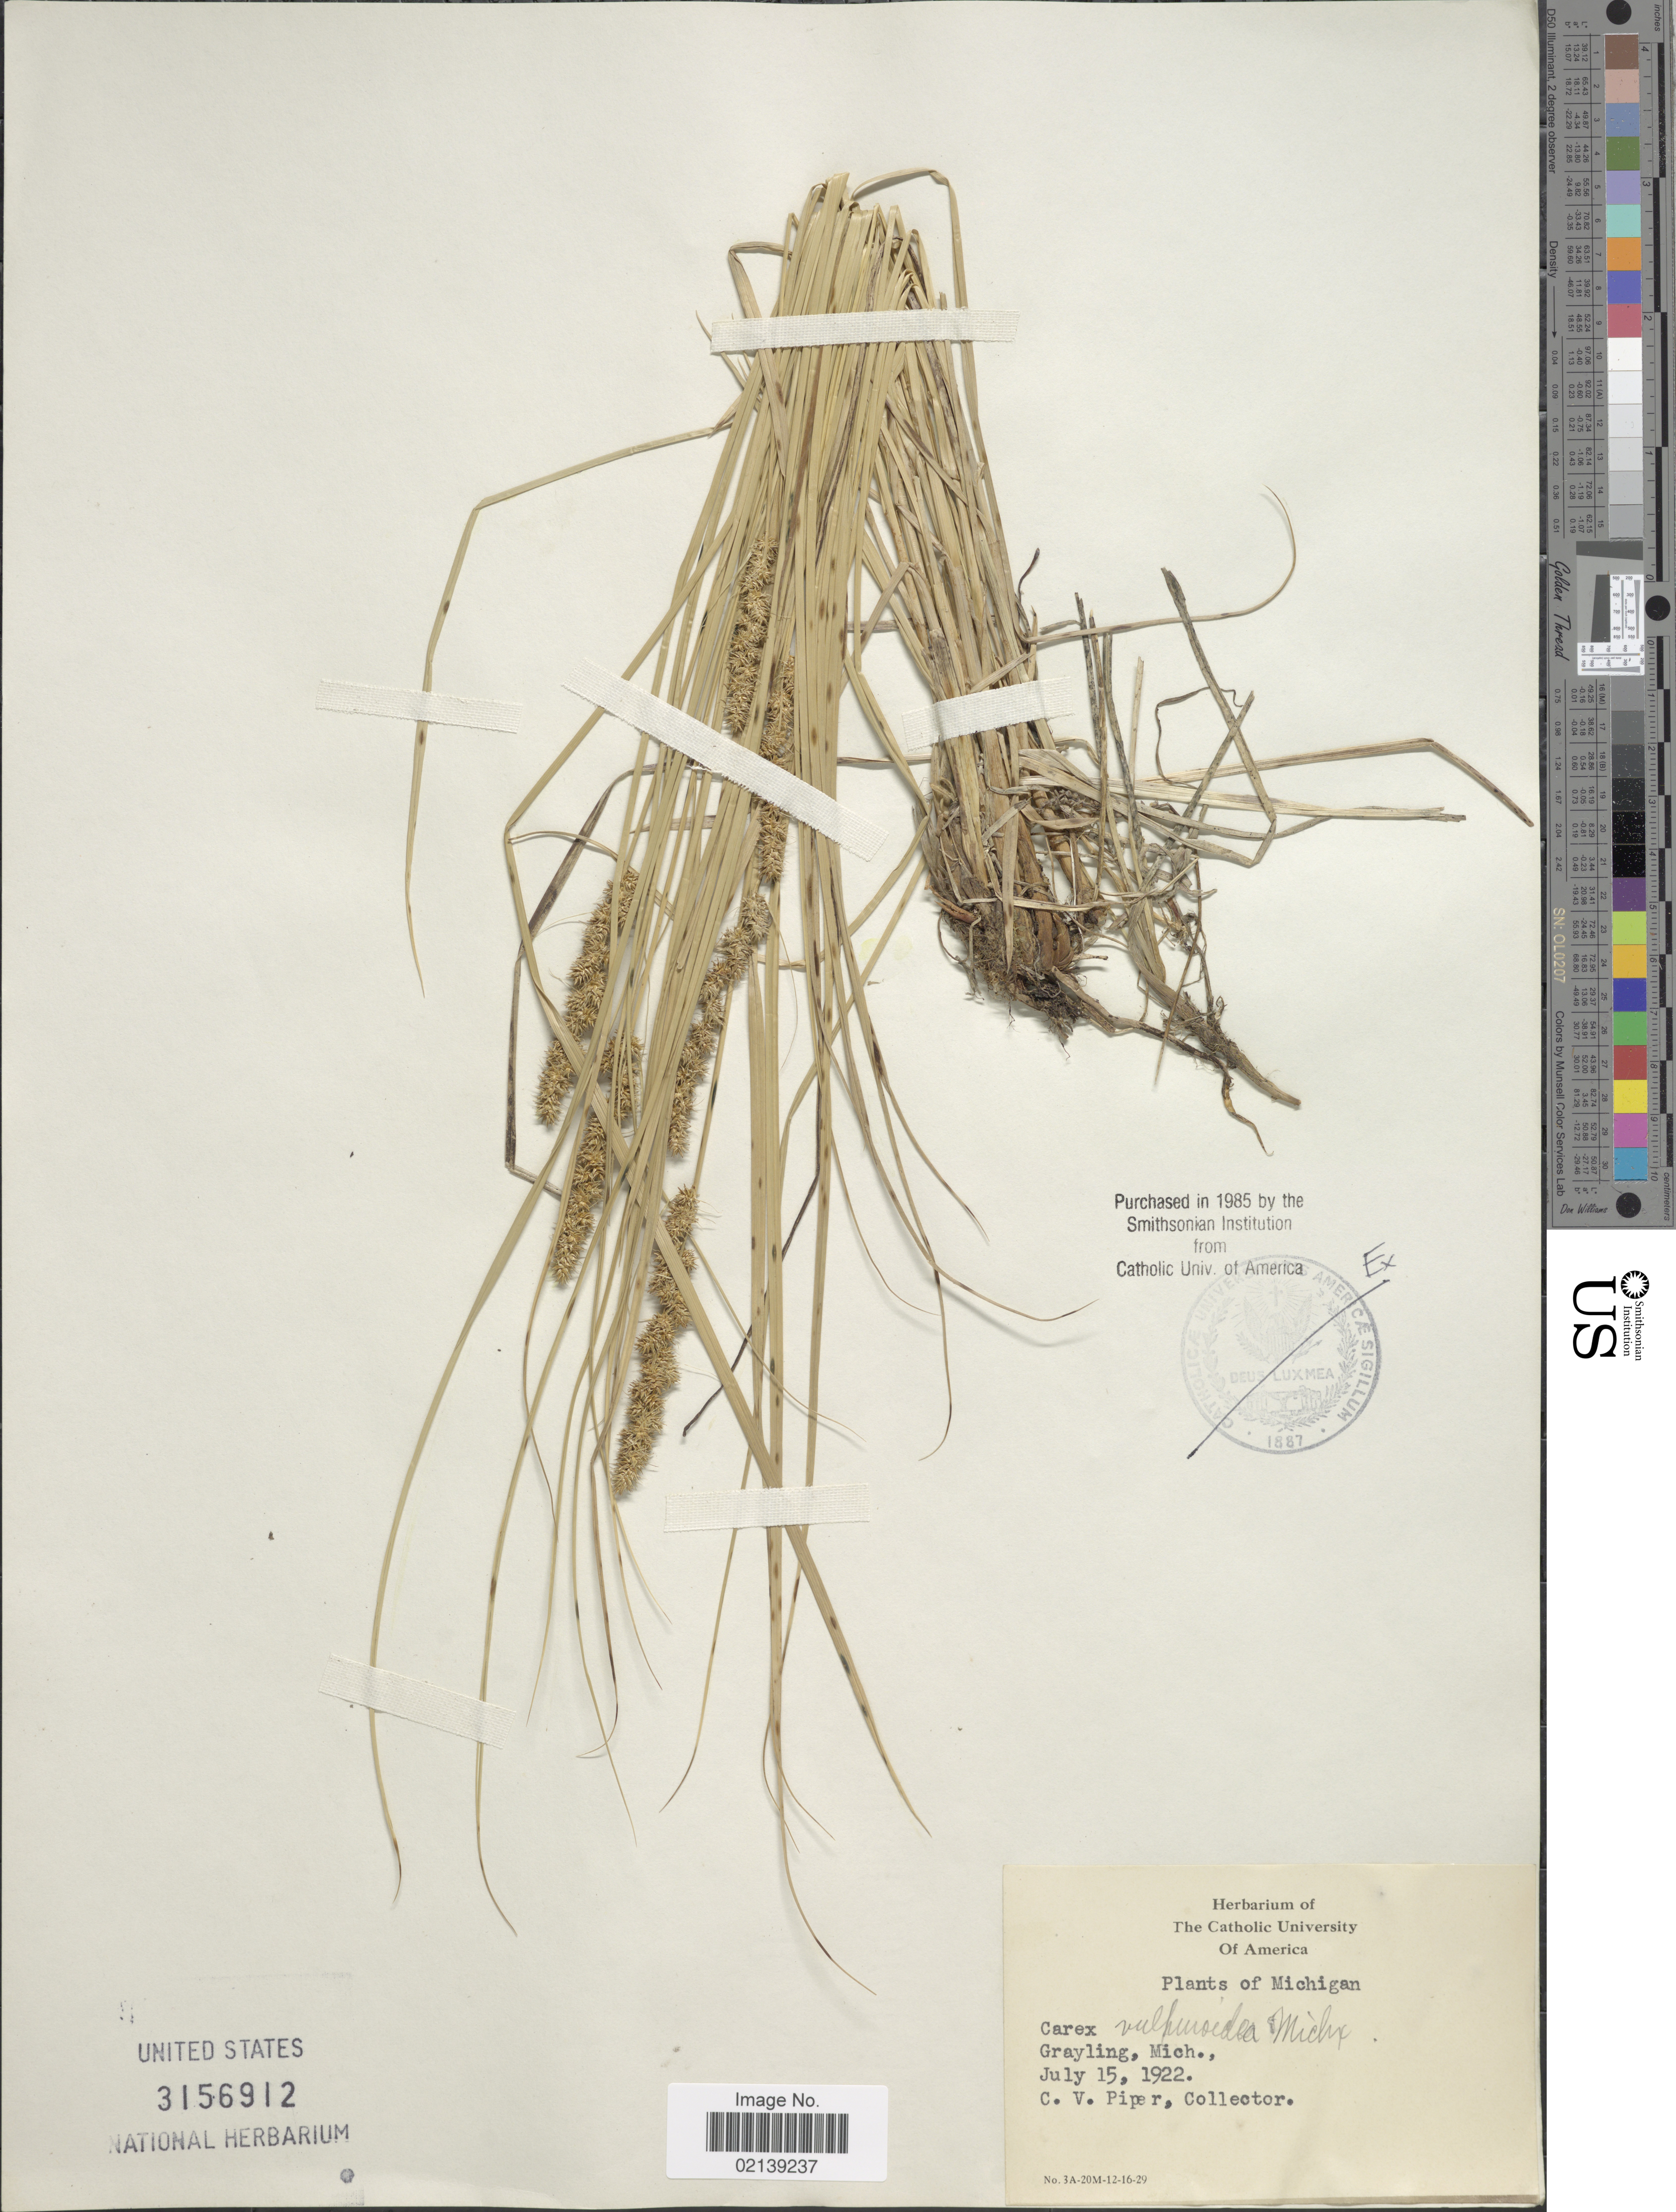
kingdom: Plantae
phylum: Tracheophyta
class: Liliopsida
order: Poales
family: Cyperaceae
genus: Carex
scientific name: Carex vulpinoidea Michx.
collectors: C. V. Piper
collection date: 1922-07-15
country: United States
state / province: Michigan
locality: Grayling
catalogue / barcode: US 3156912